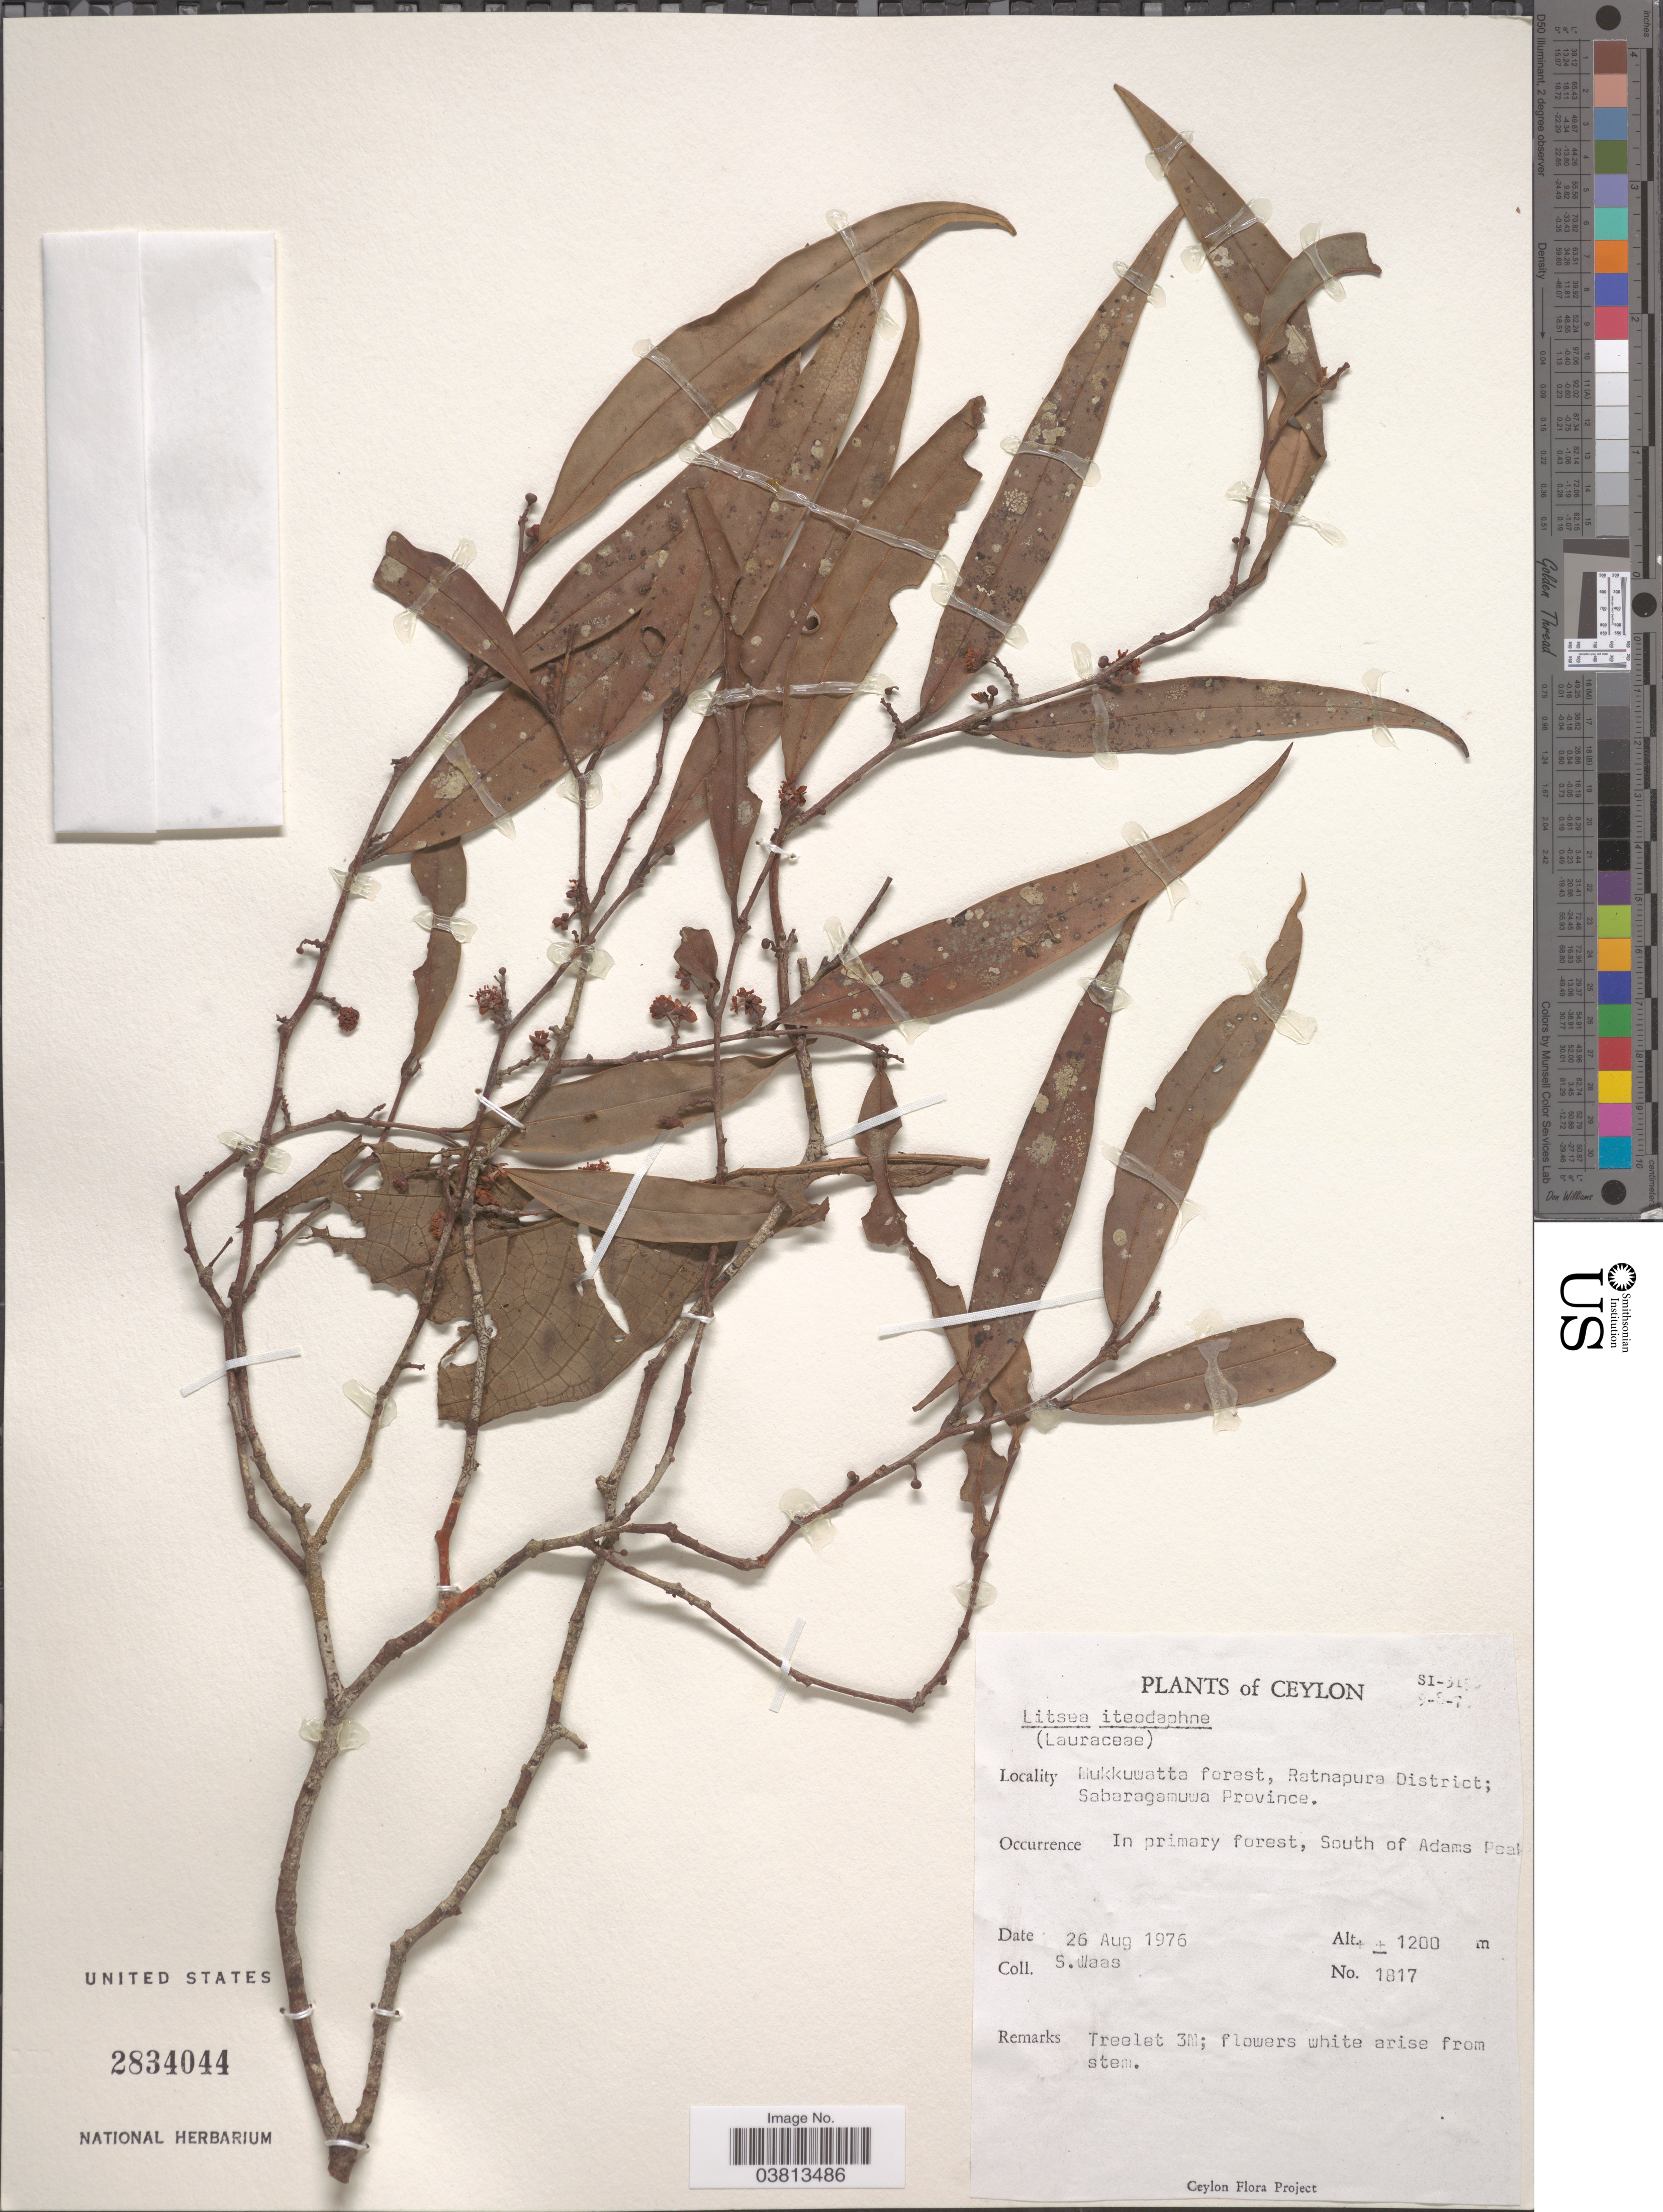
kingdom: Plantae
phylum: Tracheophyta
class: Magnoliopsida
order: Laurales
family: Lauraceae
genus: Litsea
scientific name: Litsea iteodaphne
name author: Hook. f.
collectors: S. Waas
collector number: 1817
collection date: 1976-08-26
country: Sri Lanka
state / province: Sabaragamuwa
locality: Ceylon. Mukkuwatta forest, Ratnapura District. In primary forest, South of Adams Peak.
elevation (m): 1200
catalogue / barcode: US 2834044